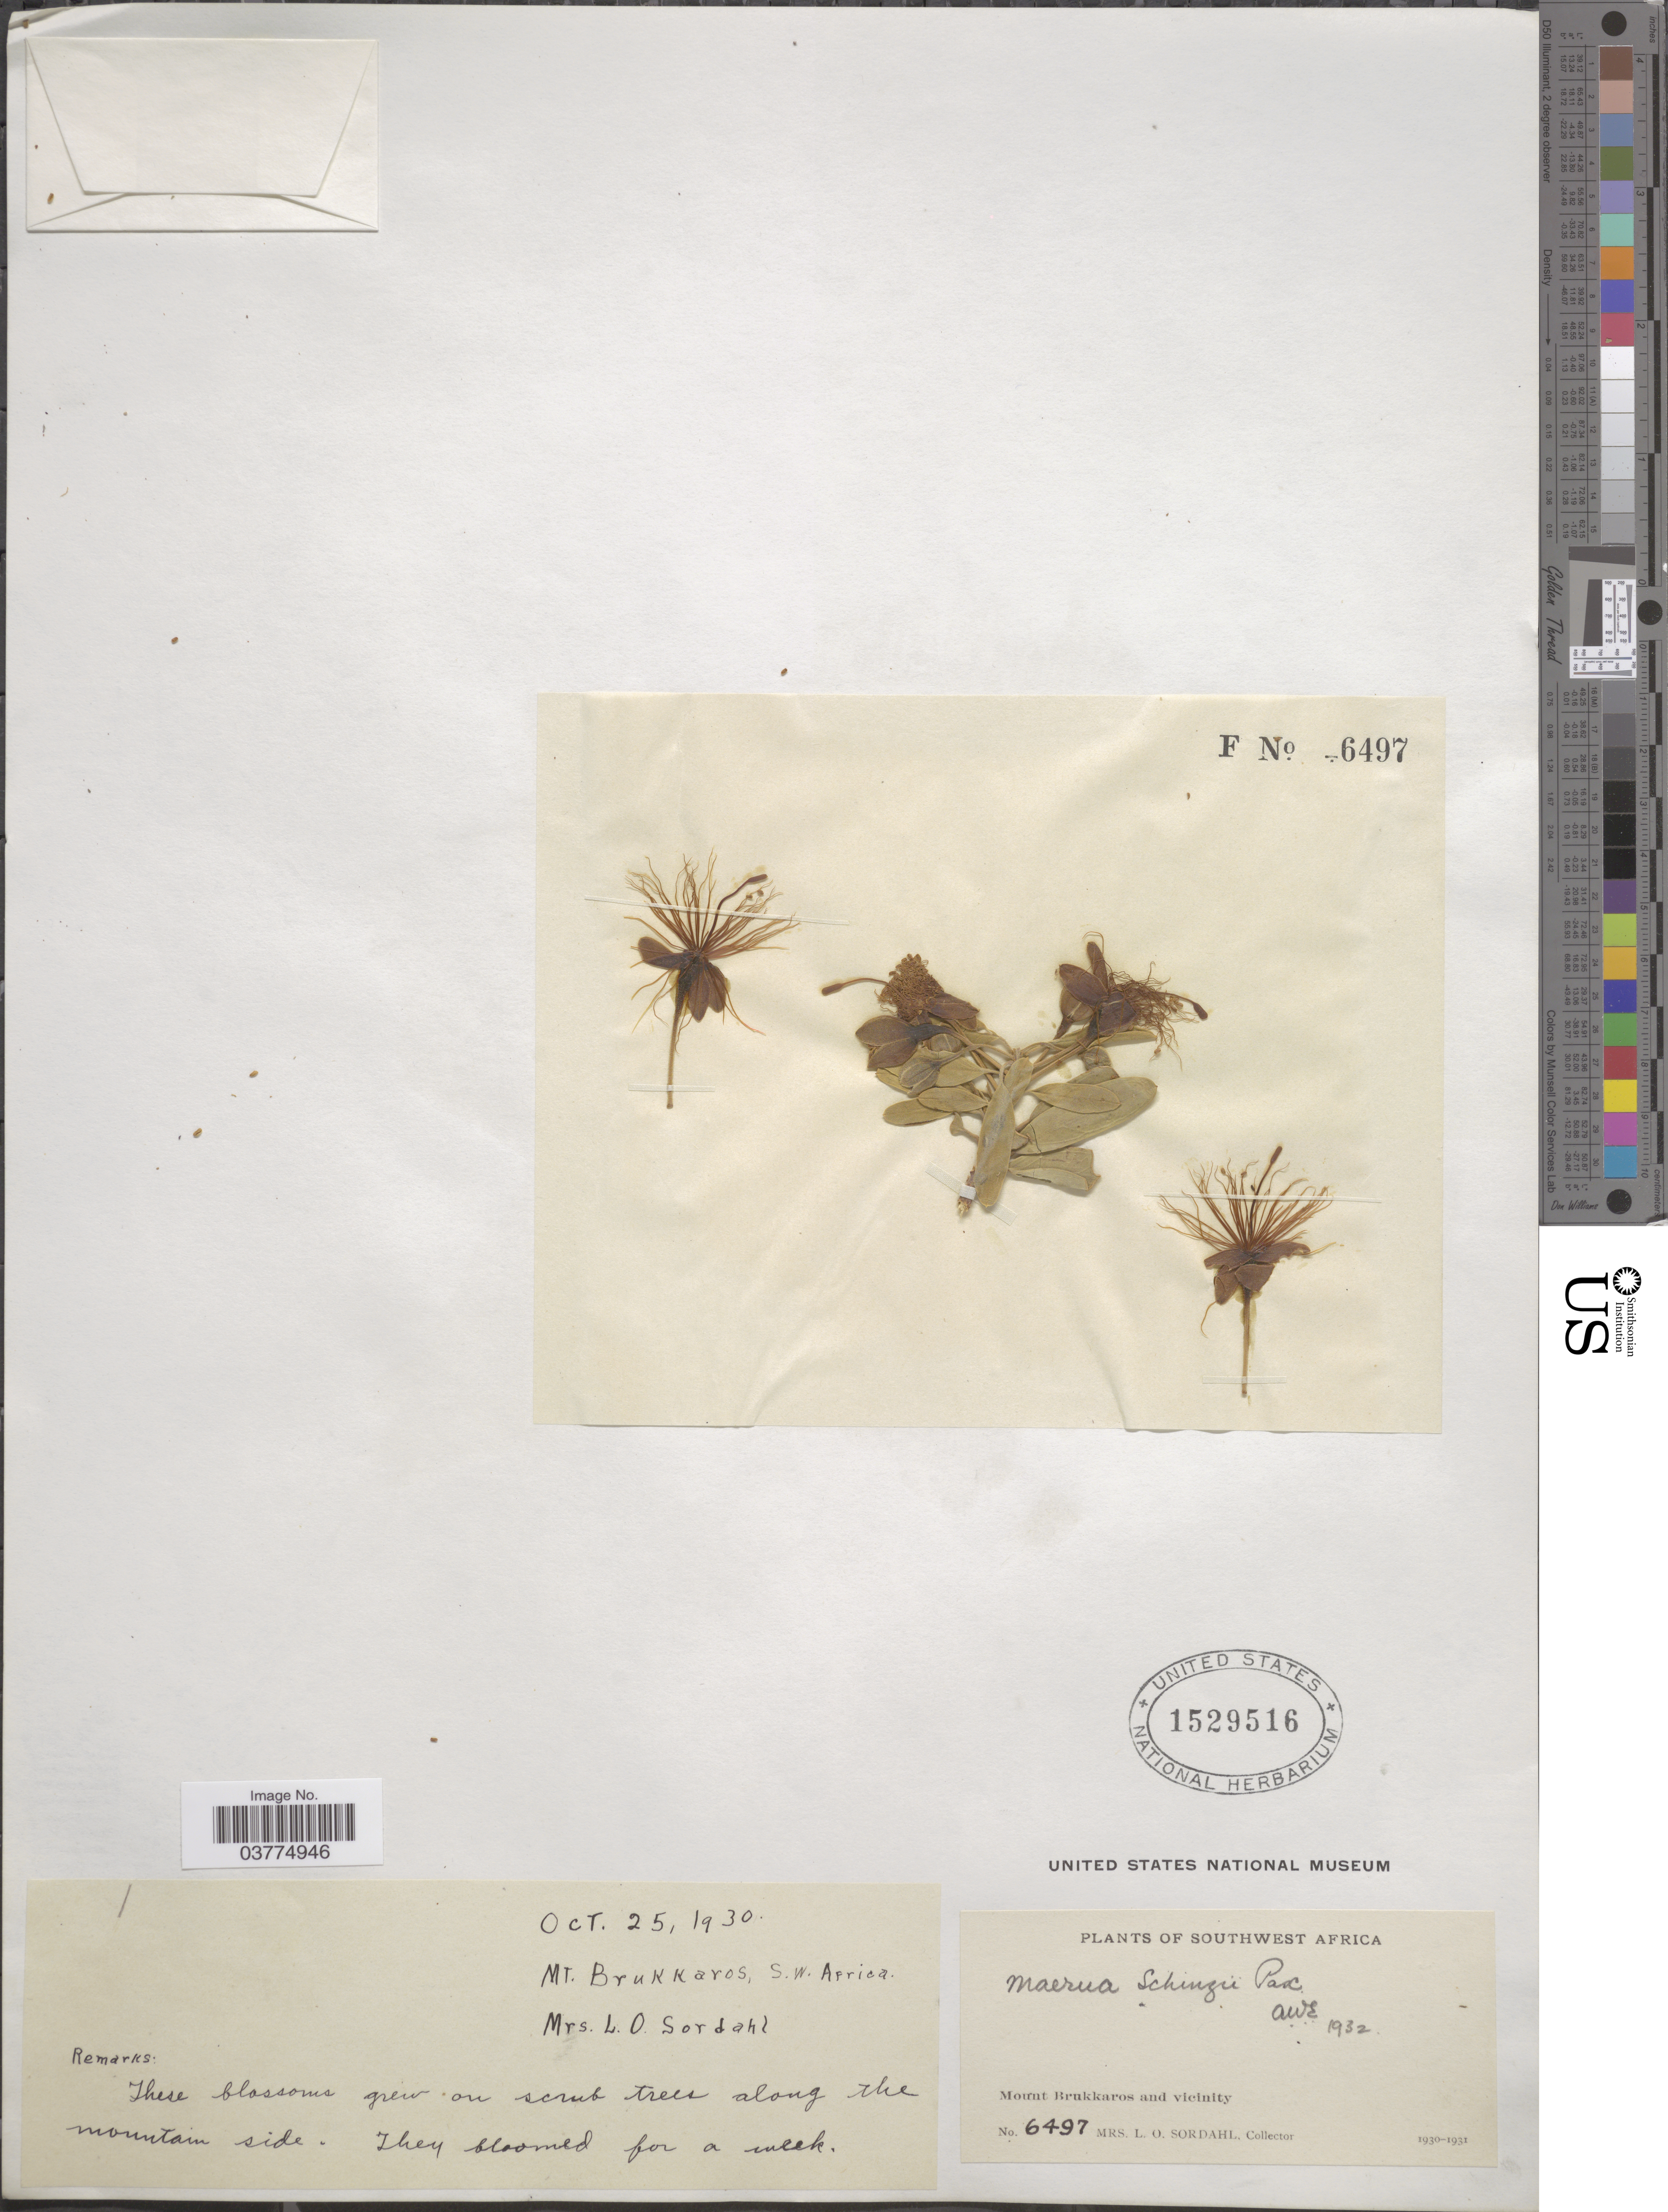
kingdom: Plantae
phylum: Tracheophyta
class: Magnoliopsida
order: Brassicales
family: Capparaceae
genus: Maerua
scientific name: Maerua schinzii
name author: Pax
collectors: L. Sordahl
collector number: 6497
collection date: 1930-10-25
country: Namibia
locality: Mt. Brukkaros, S.W. Africa. Southwest Africa. Mount Brukkaros and vicinity.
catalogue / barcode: US 1529516